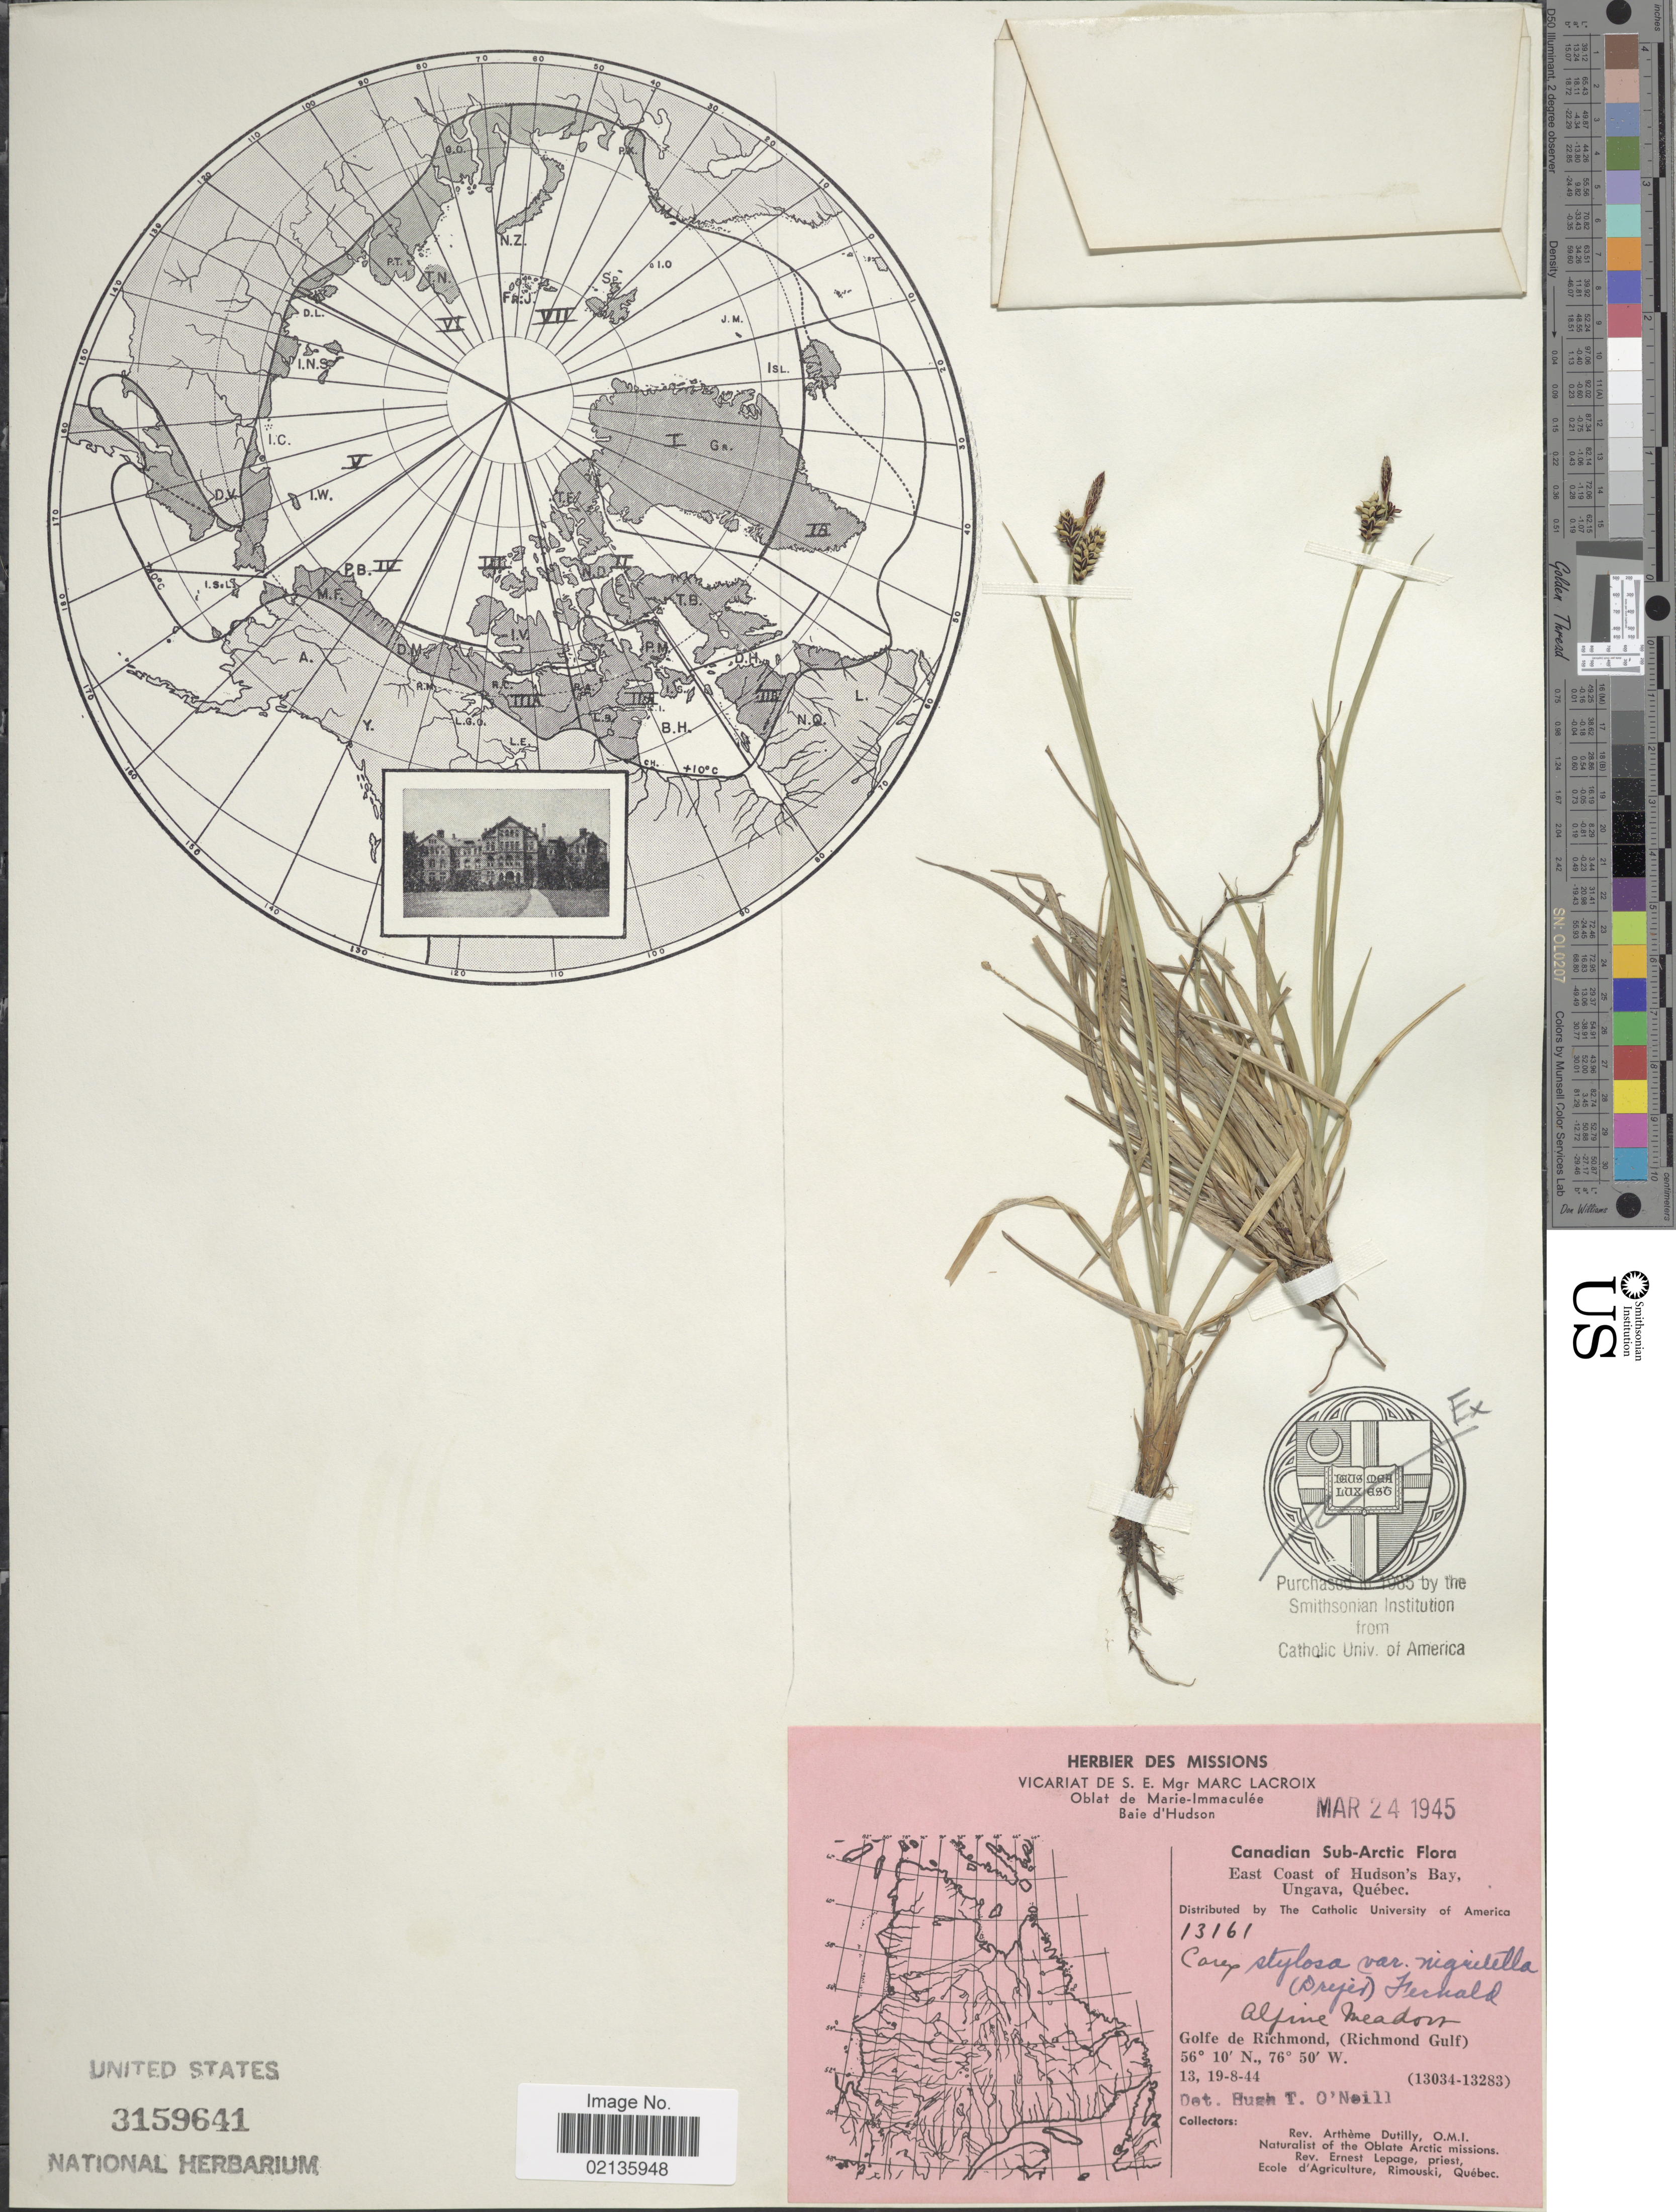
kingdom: Plantae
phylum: Tracheophyta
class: Liliopsida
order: Poales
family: Cyperaceae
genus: Carex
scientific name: Carex stylosa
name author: C.A. Mey.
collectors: A. Dutilly & E. Lepage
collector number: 13161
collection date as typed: Transcribed d/m/y: 13/8/44 to 19/8/44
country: Canada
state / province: Quebec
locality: Canadian Sub-Arctic, East Coast of Hudson's Bay, Ungava, Golfe de Richmond (Richmond Gulf)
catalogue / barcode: US 3159641